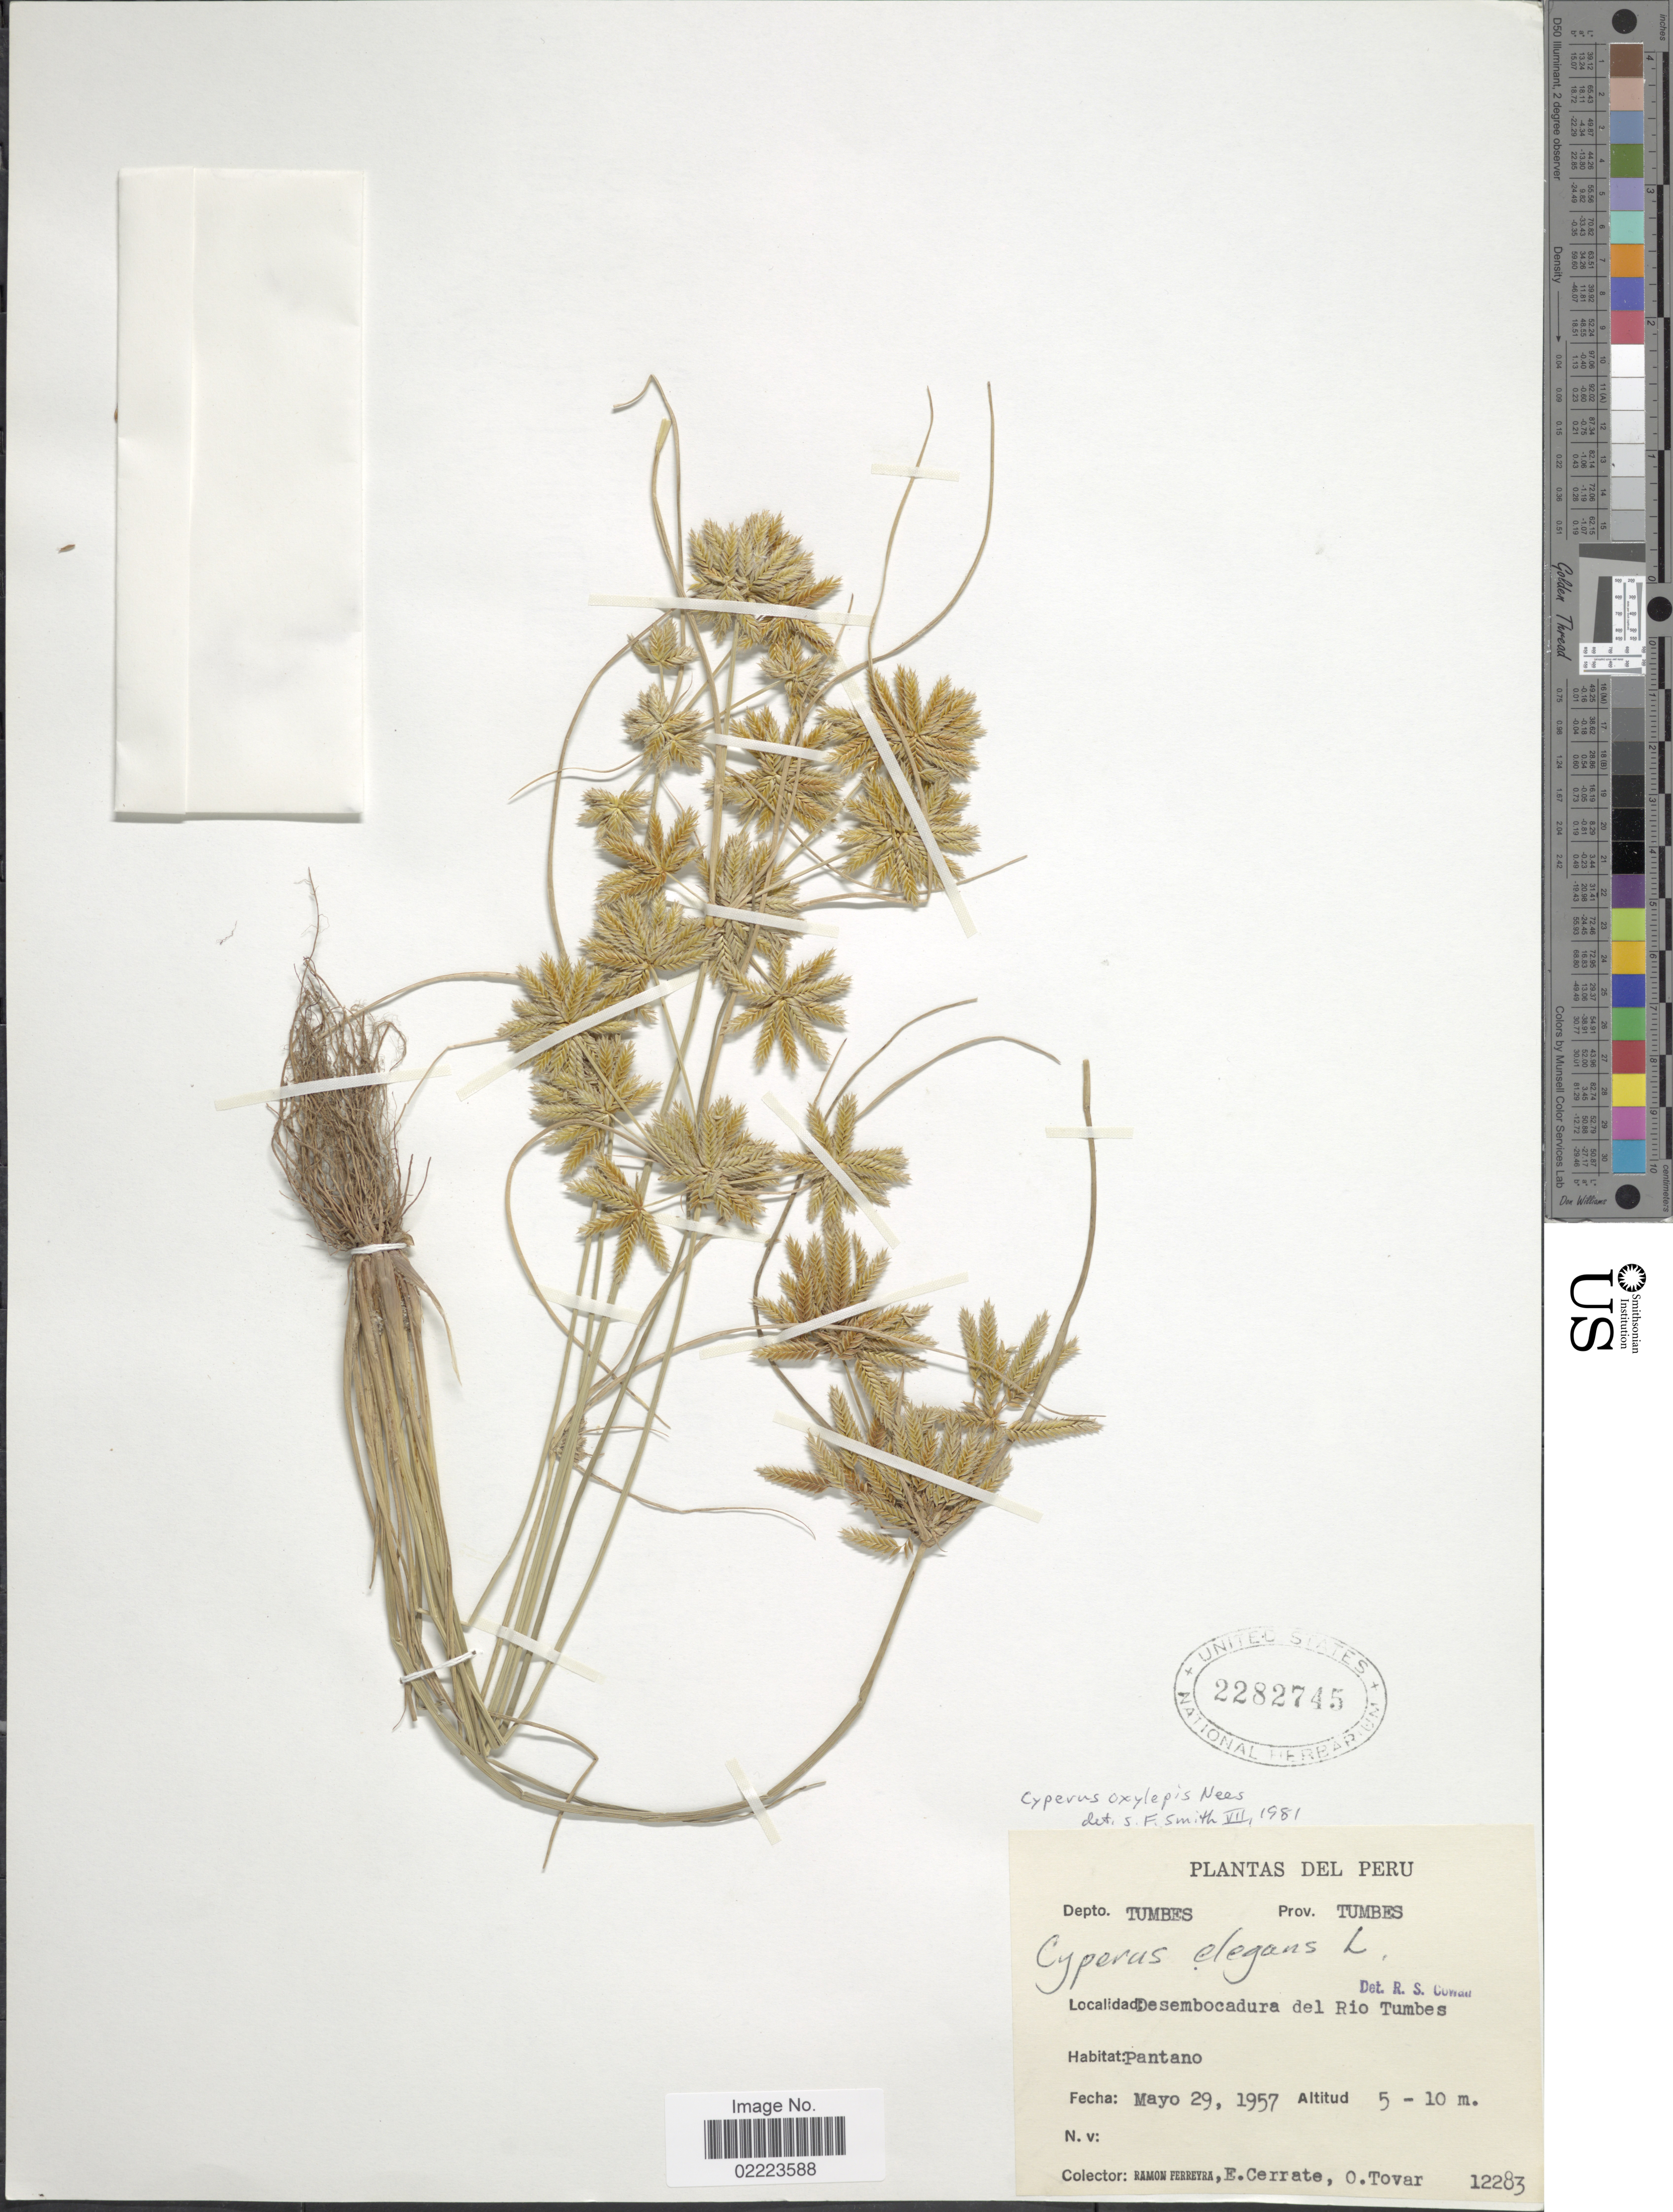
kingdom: Plantae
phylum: Tracheophyta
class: Liliopsida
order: Poales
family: Cyperaceae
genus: Cyperus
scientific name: Cyperus oxylepis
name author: Nees ex Steud.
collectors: R. A. Ferreyra, E. Cerrate & Ó. Tovar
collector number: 12283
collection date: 1957-05-29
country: Peru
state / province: Tumbes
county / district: Tumbes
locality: Depto. Tumbes. Prov. Tumbes. Desembocadura del Rio Tumbes. Pantano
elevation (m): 5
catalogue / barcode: US 2282745